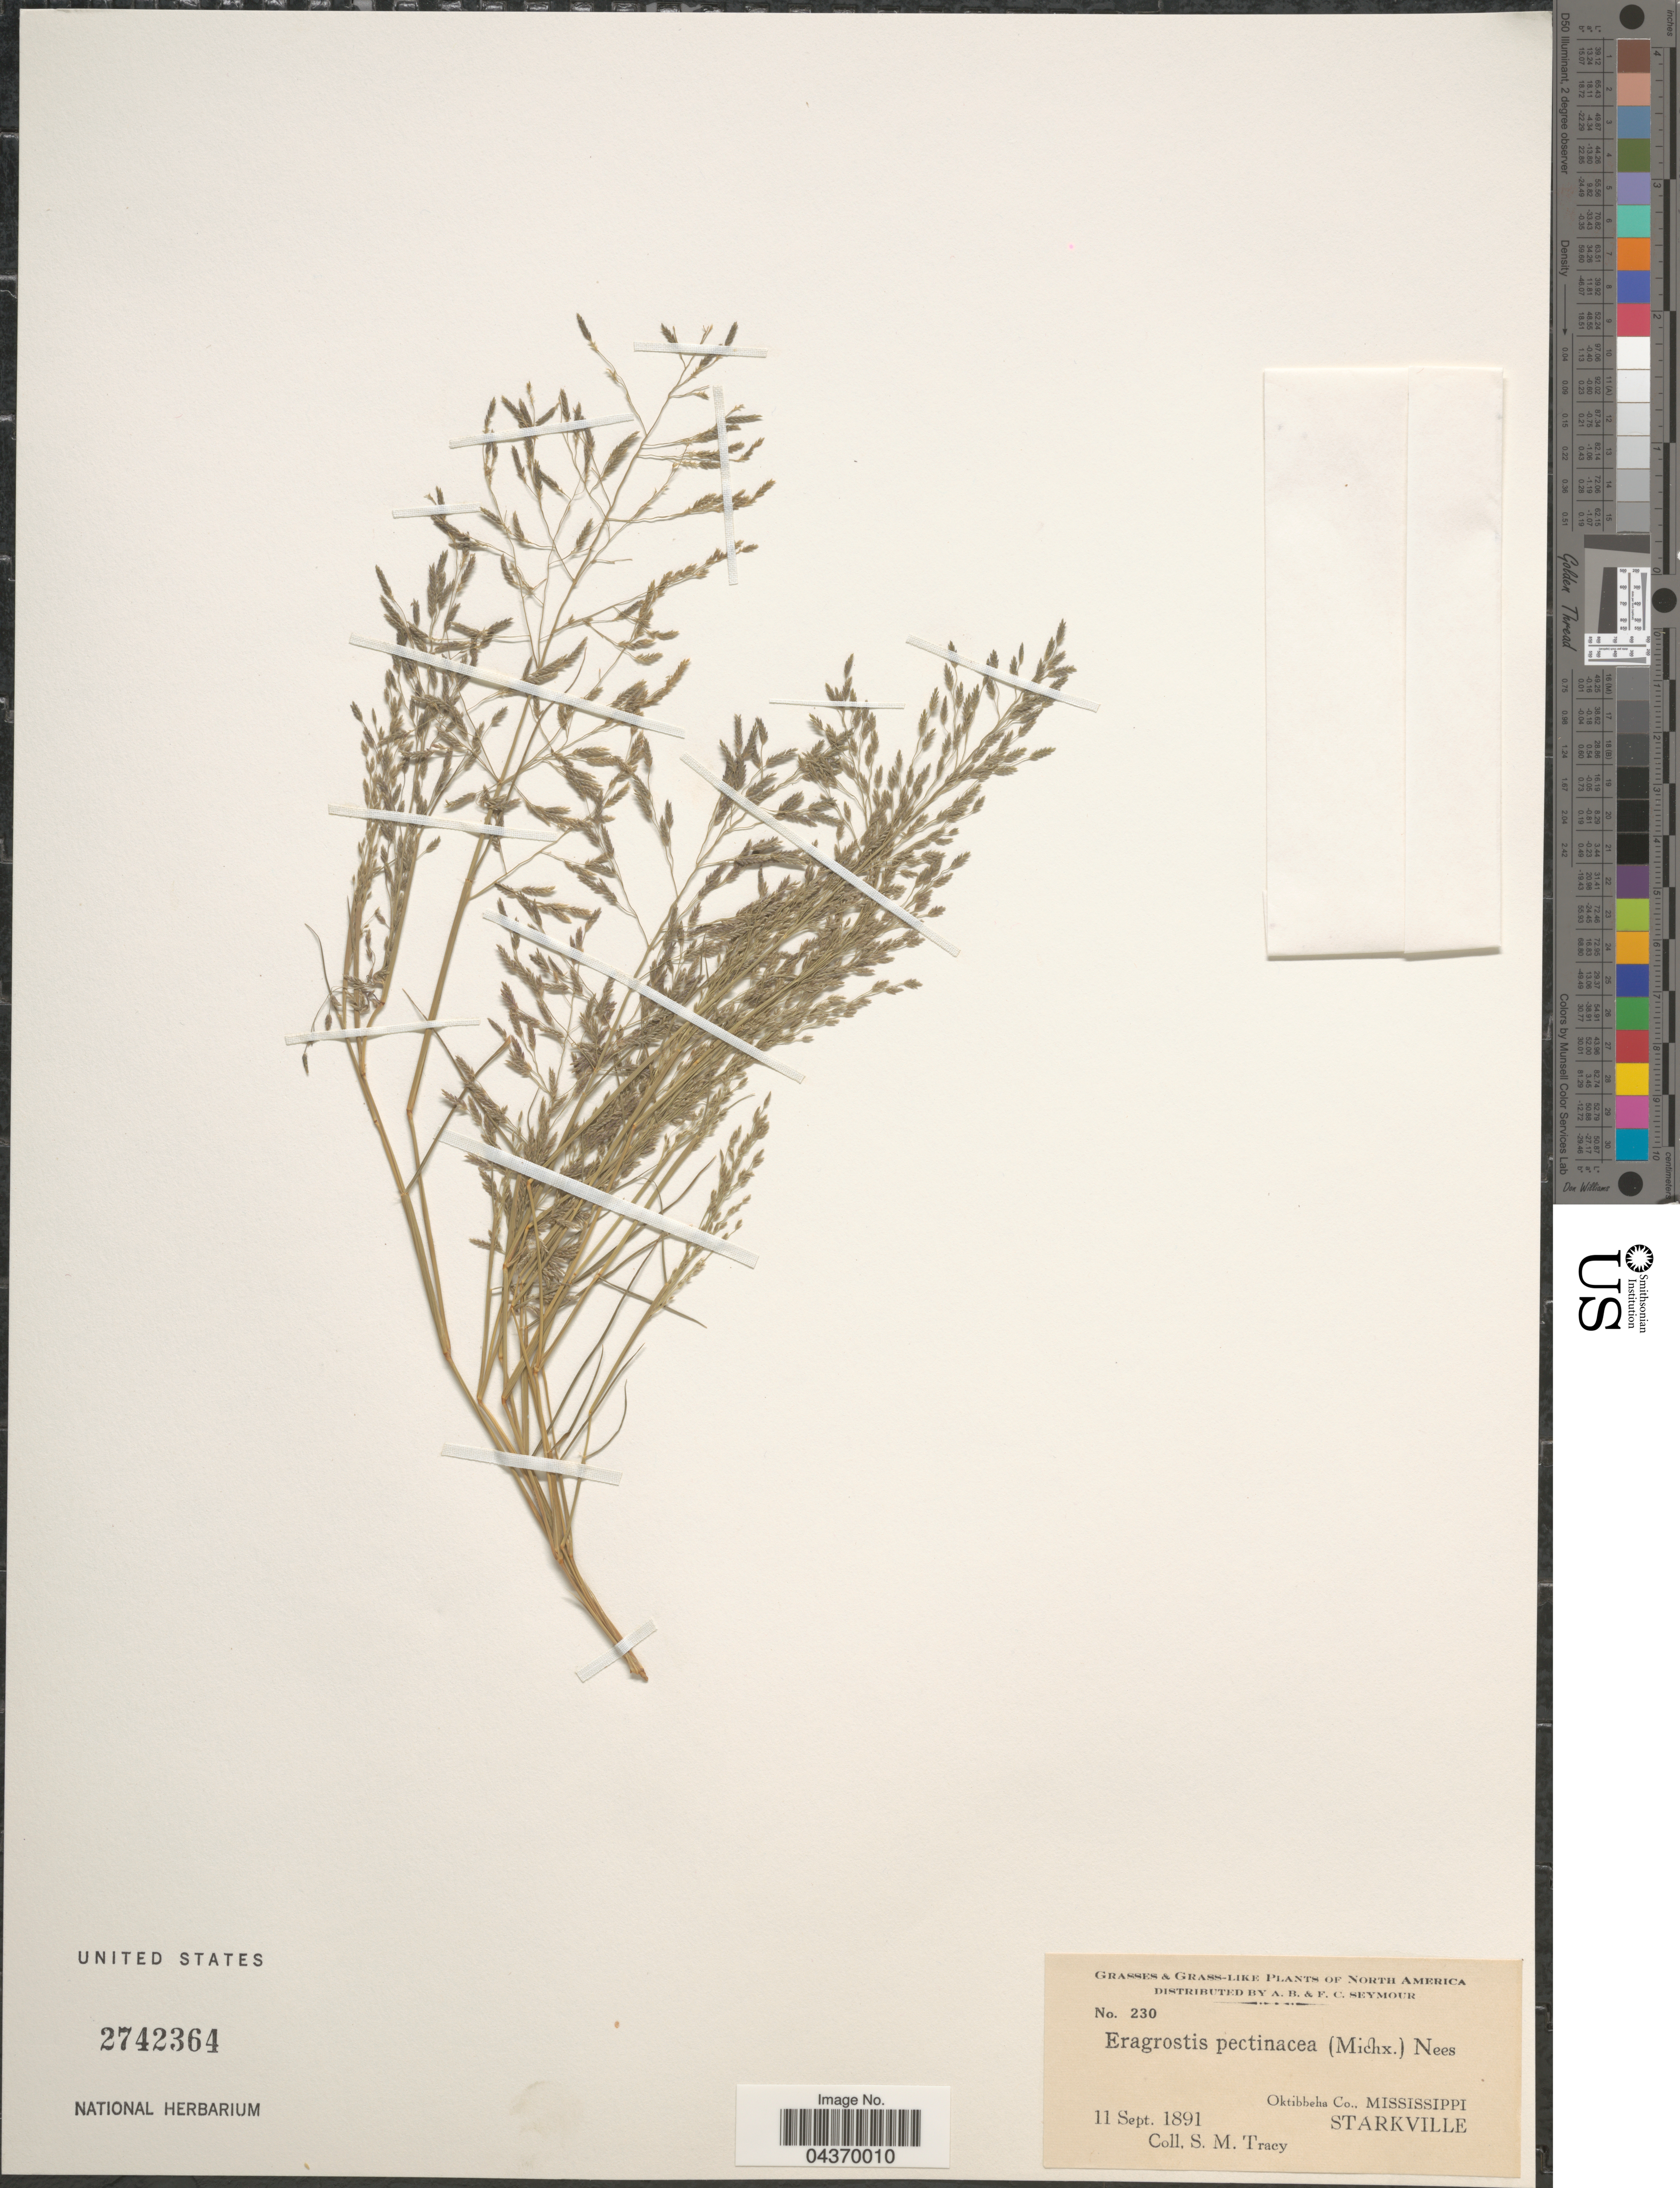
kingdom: Plantae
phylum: Tracheophyta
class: Liliopsida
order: Poales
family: Poaceae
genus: Eragrostis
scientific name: Eragrostis pectinacea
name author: (Michx.) Nees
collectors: S. M. Tracy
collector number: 230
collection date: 1891-09-11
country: United States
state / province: Mississippi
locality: Oktibbeha Co. Starkville.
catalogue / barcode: US 2742364